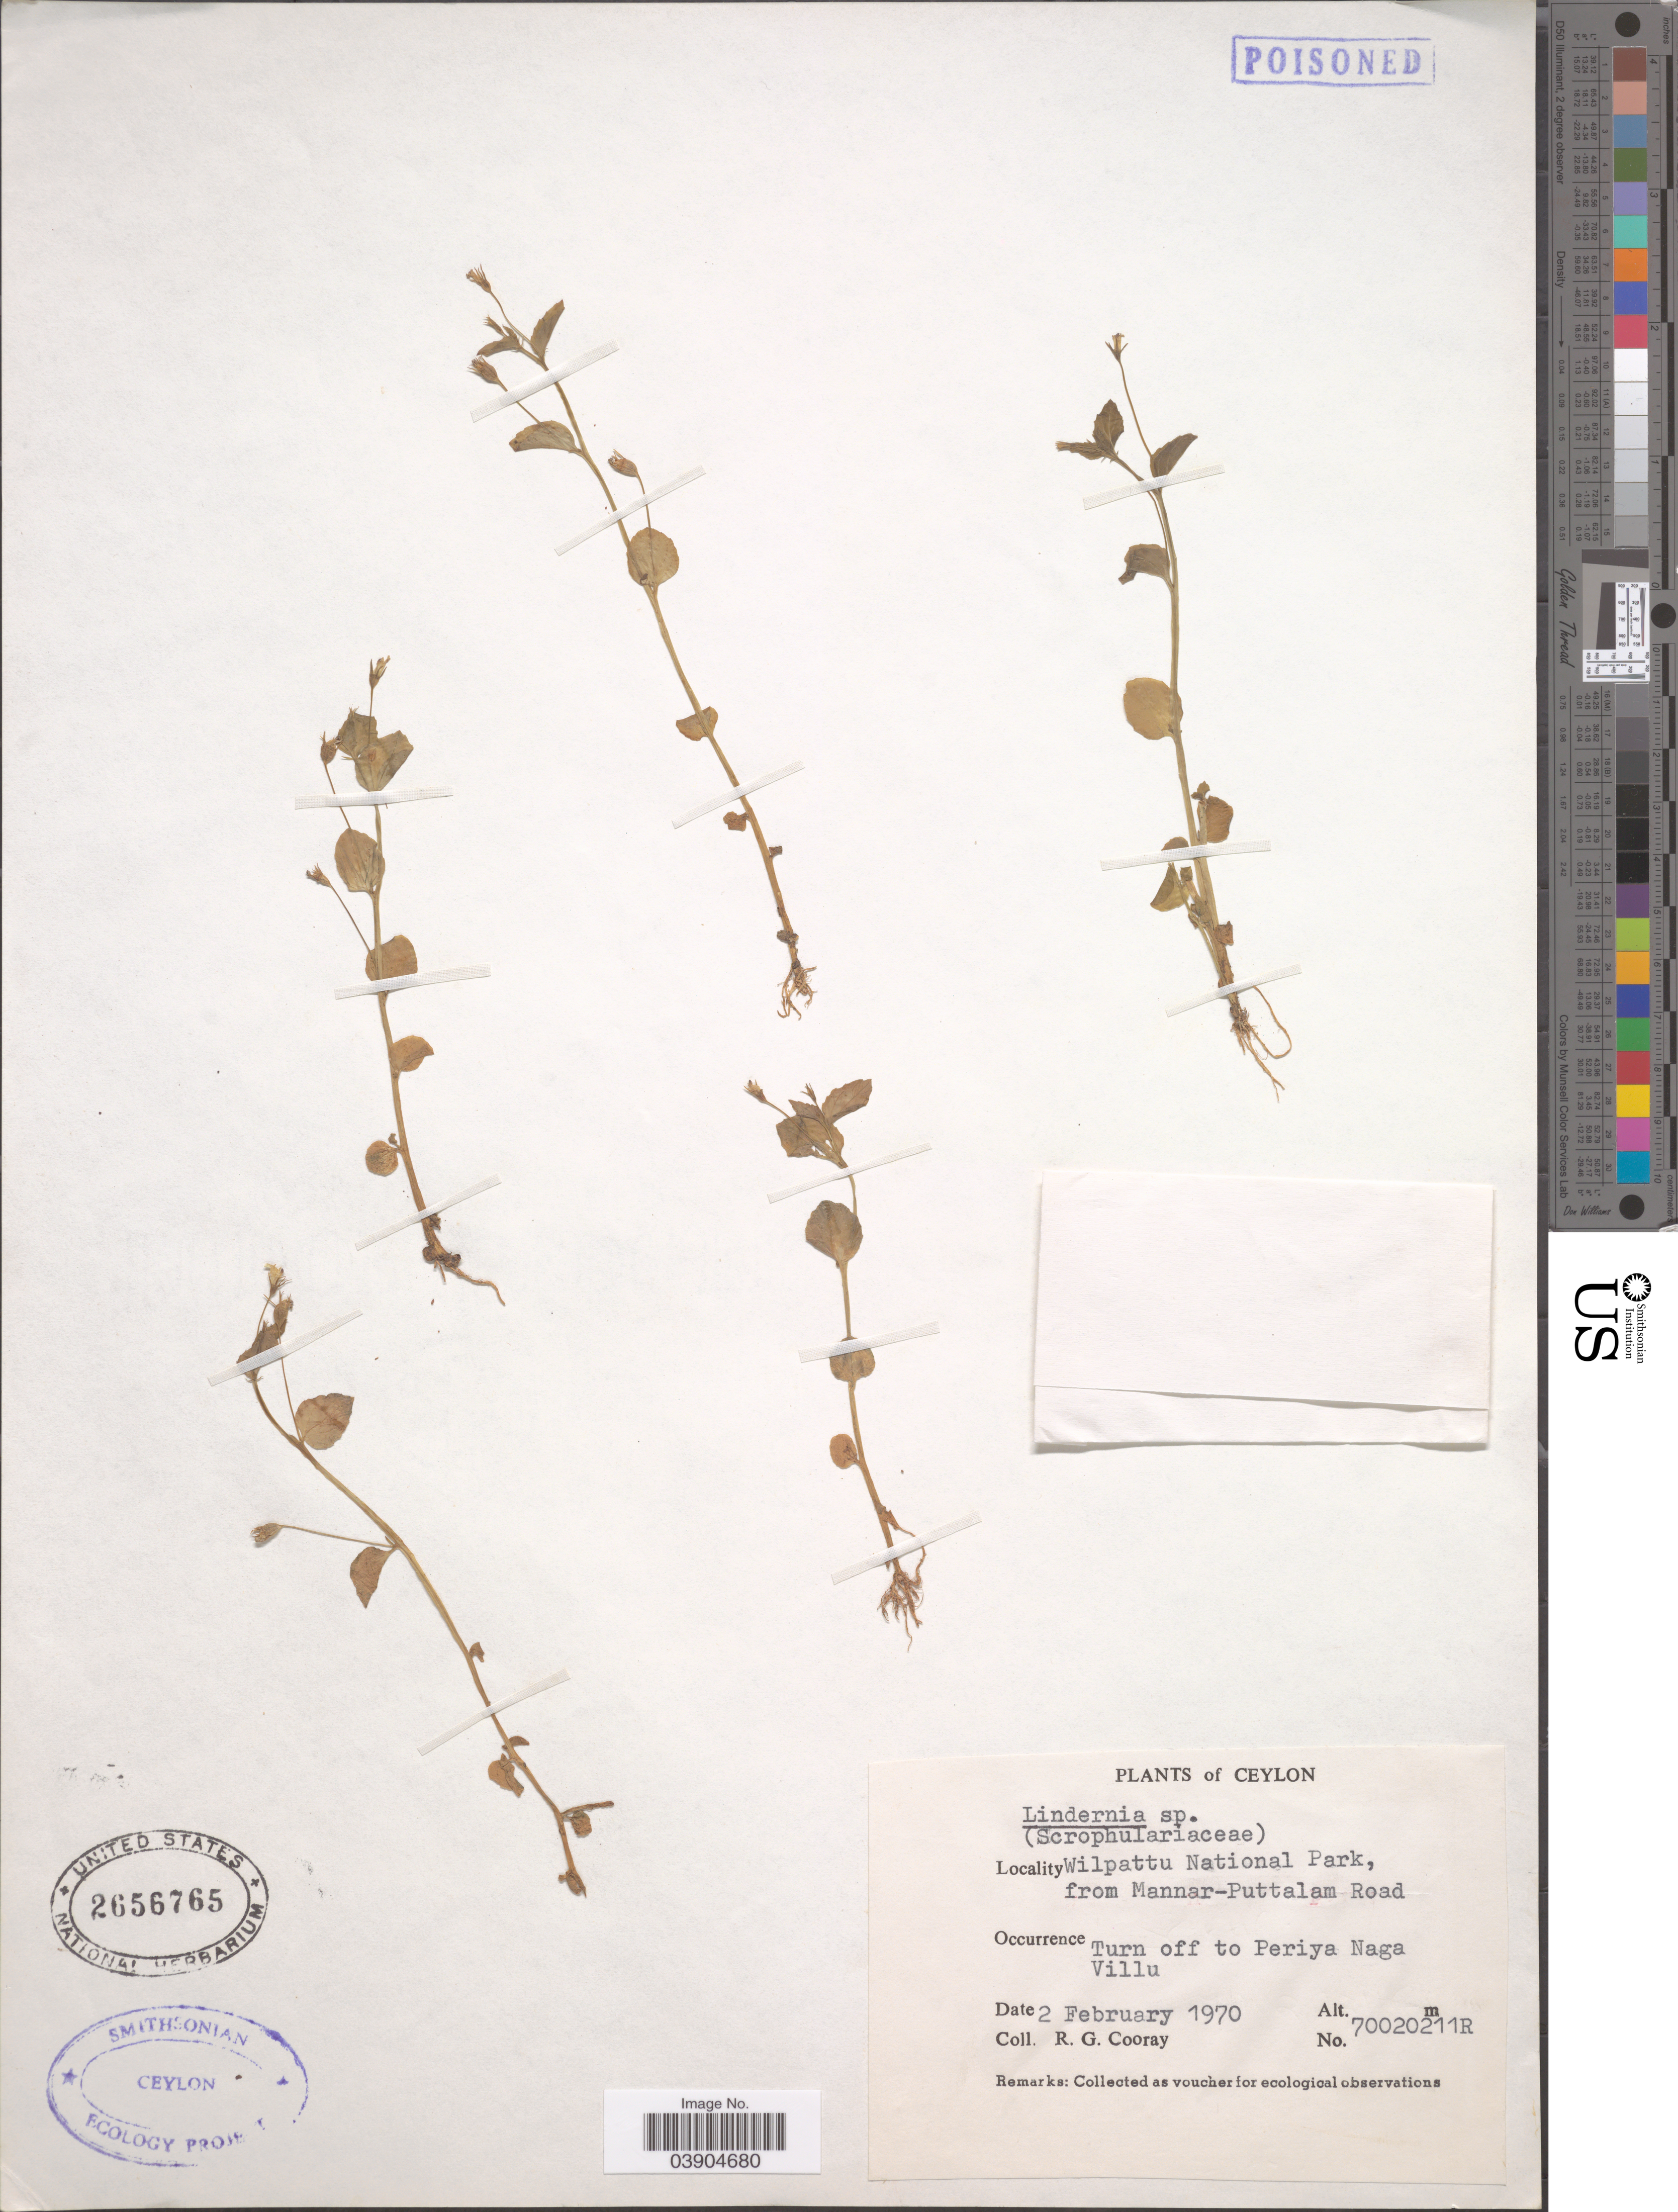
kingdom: Plantae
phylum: Tracheophyta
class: Magnoliopsida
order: Lamiales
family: Linderniaceae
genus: Lindernia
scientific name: Lindernia sp.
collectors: R. Cooray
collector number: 70020211R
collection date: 1970-02-02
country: Sri Lanka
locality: Ceylon. Wilpattu National Park, from Mannar-Puttalam Road. Turn off to Periya Naga Villu.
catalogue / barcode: US 2656765